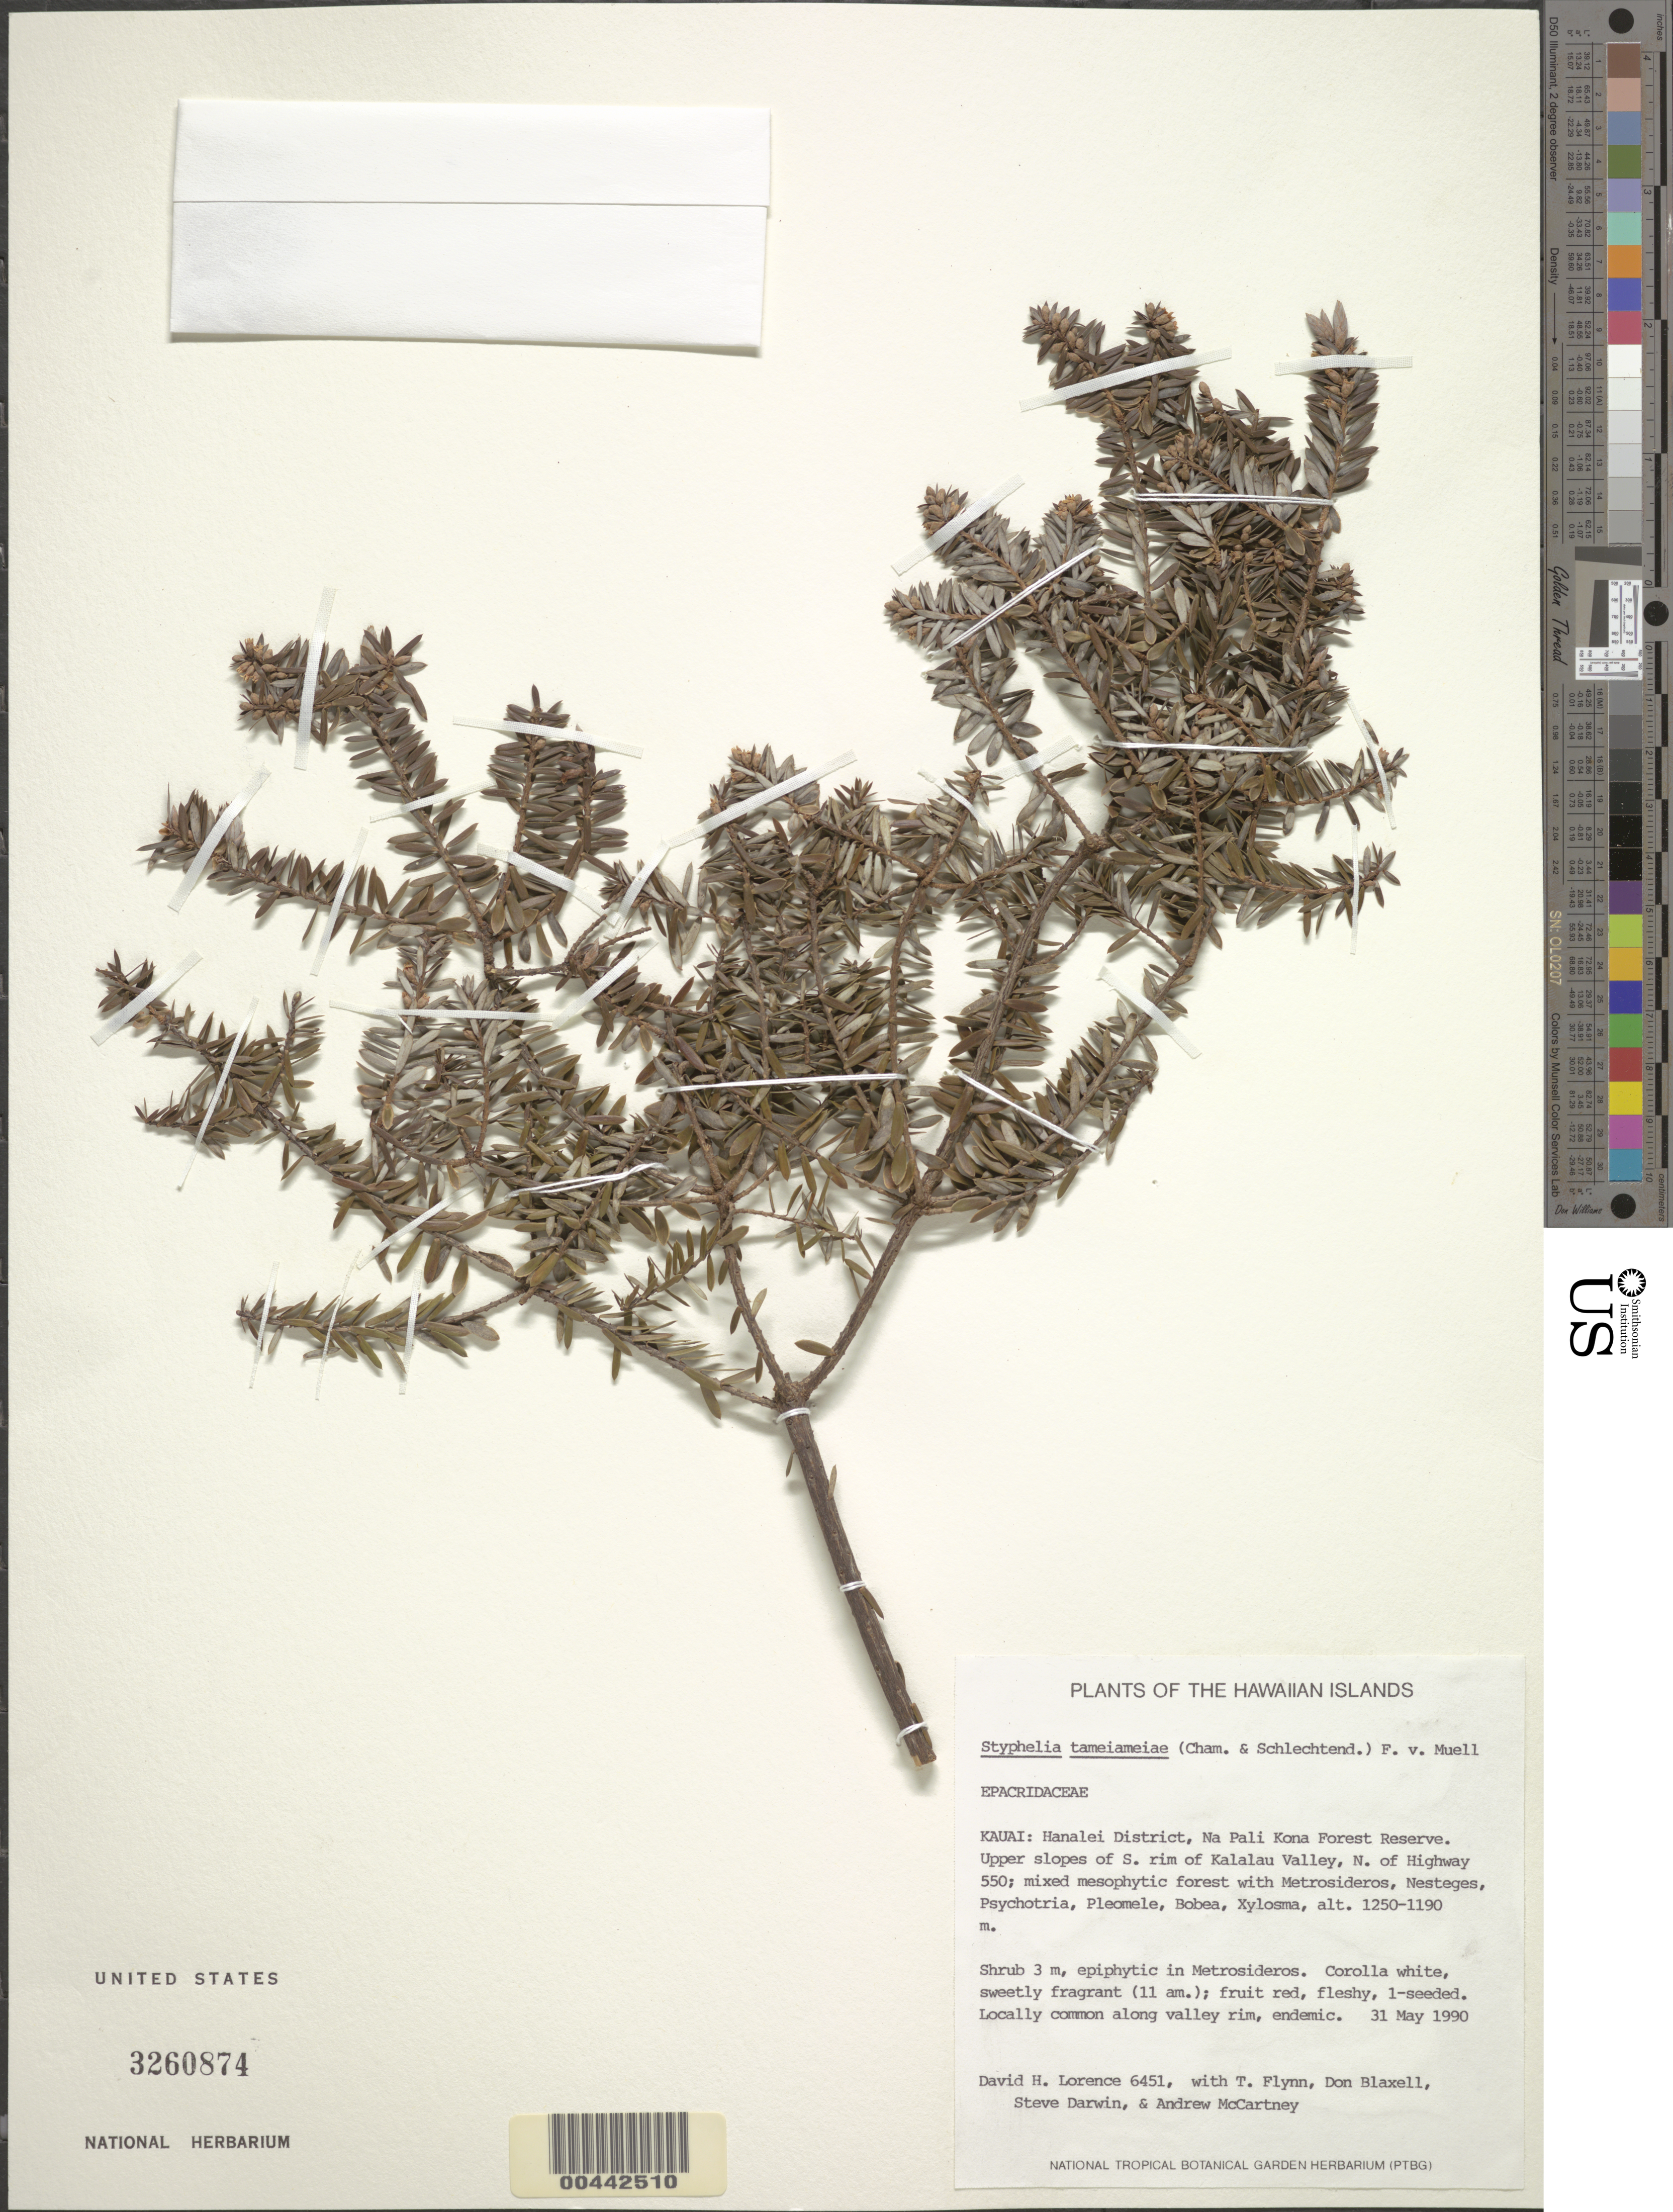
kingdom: Plantae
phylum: Tracheophyta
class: Magnoliopsida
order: Ericales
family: Ericaceae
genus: Leptecophylla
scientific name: Leptecophylla tameiameiae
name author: (Cham. & Schltdl.) C.M. Weiller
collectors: D. Lorence, T. W. Flynn, D. Blaxell, S. Darwin & A. McCartney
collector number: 6451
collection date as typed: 31 May 1990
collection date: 1990-05-31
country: United States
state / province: Hawaii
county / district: Kauai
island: Kaua'i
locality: Hanalei District, Na Pali Kona Forest Reserve, upper slopes of S rim of Kalalau Valley, N of Highway 550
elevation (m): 1250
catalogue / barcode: US 3260874